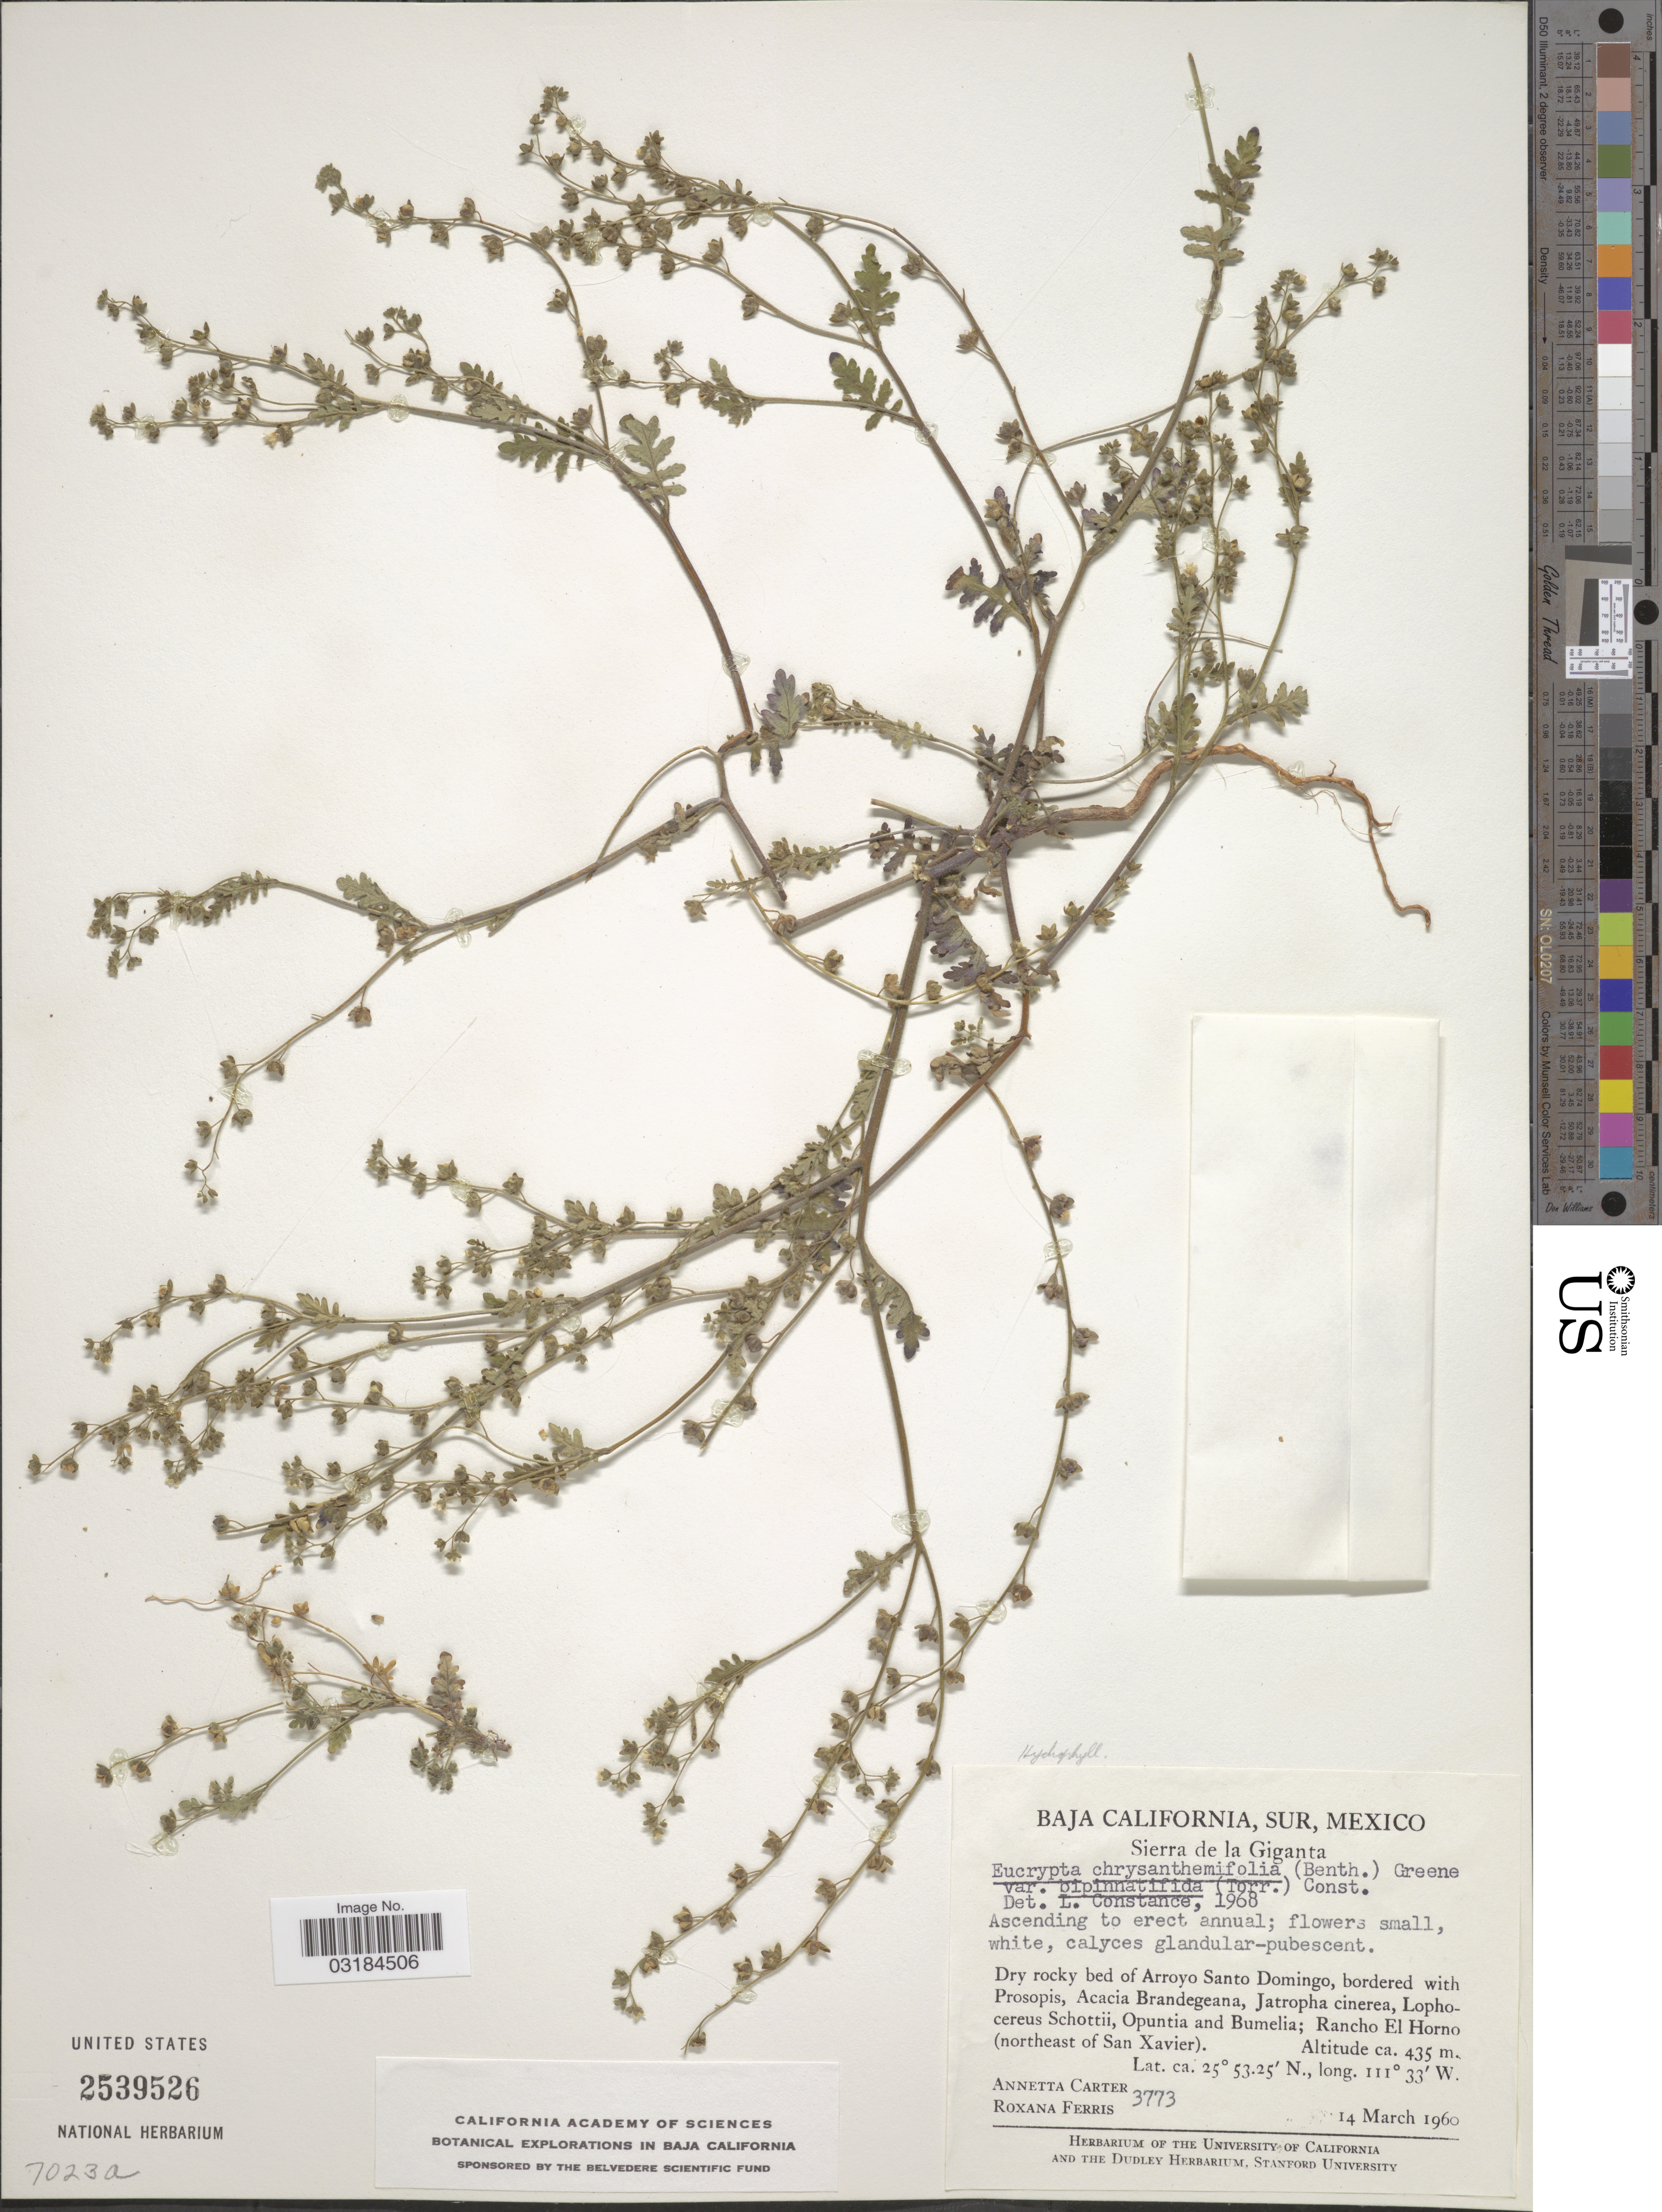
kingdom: Plantae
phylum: Tracheophyta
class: Magnoliopsida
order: Boraginales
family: Hydrophyllaceae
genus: Eucrypta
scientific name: Eucrypta chrysanthemifolia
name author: (Benth.) Greene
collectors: A. Carter & R. S. Ferris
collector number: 3773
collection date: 1960-03-14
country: Mexico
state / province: Baja California Sur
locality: Sierra de la Giganta. Dry rocky bed of Arroyo Santo Domingo. Rancho El Horno (northeast of San Xavier).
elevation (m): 435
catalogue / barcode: US 2539526